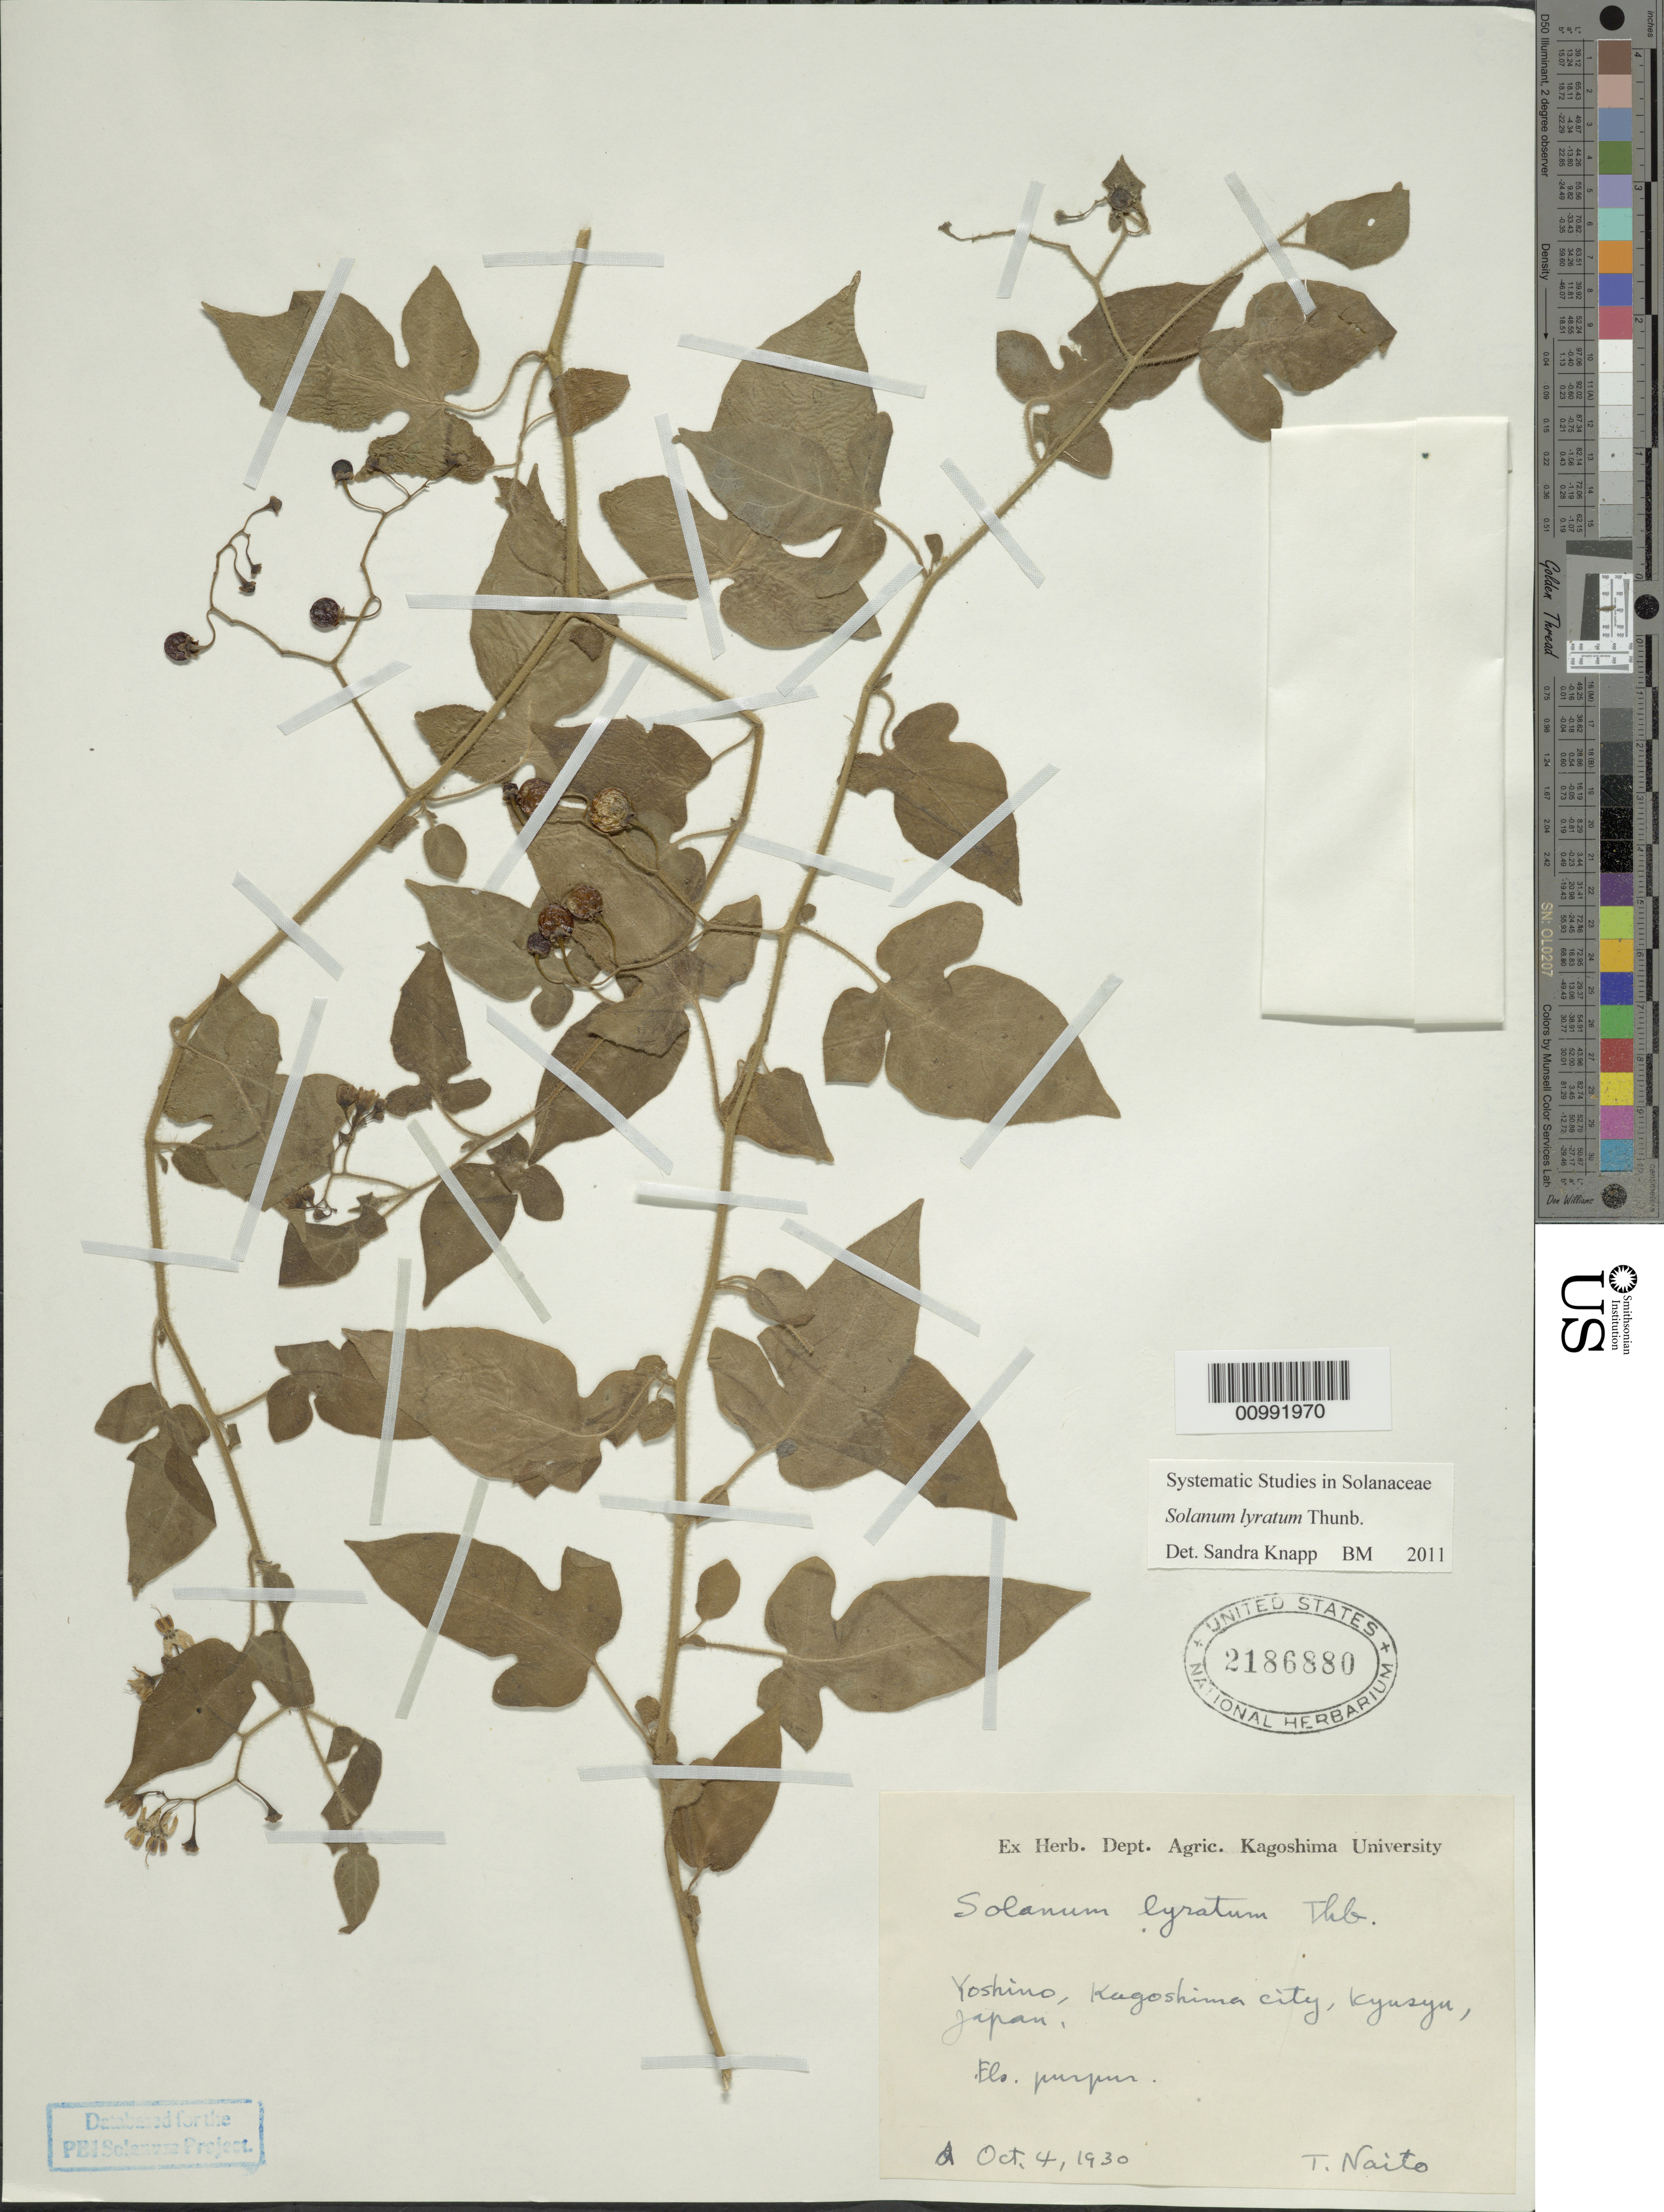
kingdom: Plantae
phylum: Tracheophyta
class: Magnoliopsida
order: Solanales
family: Solanaceae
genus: Solanum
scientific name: Solanum lyratum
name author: Thunb.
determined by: Knapp, S. D.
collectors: T. Naito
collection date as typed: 4 Oct 1930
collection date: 1930-10-04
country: Japan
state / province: Kagosima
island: Kyushu I.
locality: Yoshino, Kugoshima City, Kyusyu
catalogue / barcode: US 2186880